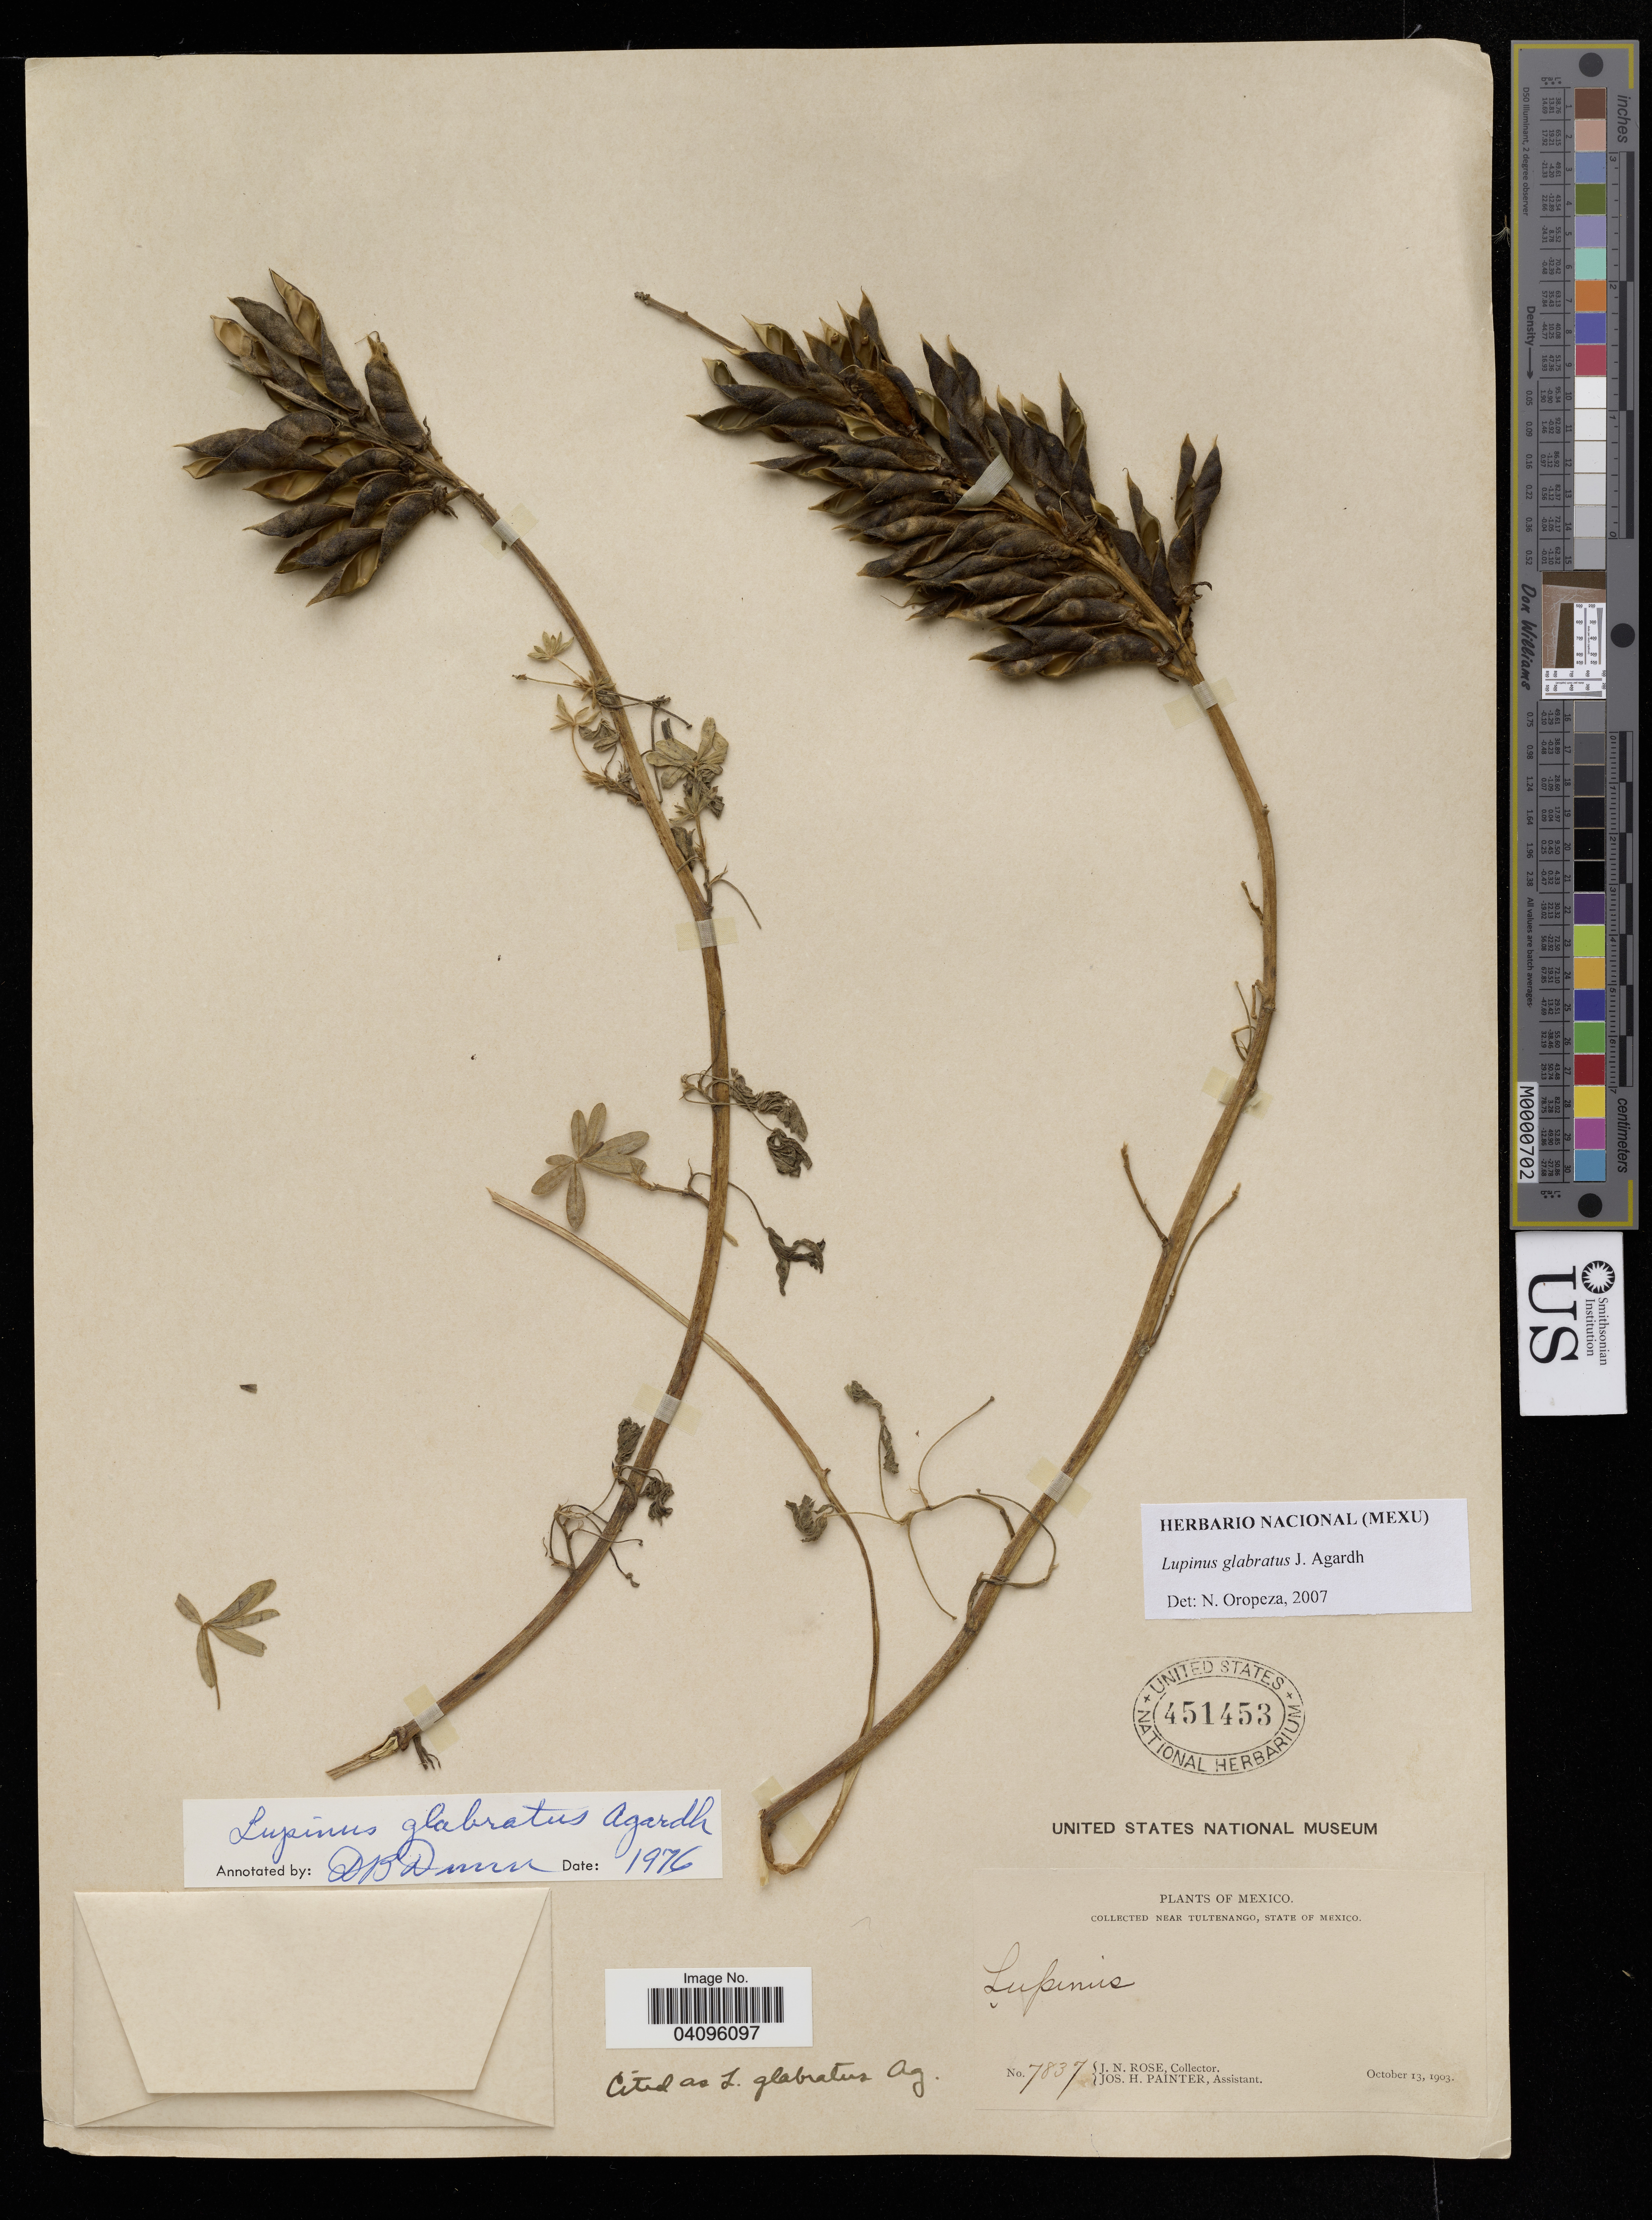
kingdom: Plantae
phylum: Tracheophyta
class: Magnoliopsida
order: Fabales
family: Fabaceae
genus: Lupinus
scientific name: Lupinus glabratus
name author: J. Agardh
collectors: J. N. Rose & J. H. Painter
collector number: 7837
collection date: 1903-10-13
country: Mexico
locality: Near Tultenango, State of Mexico.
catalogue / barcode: US 451453